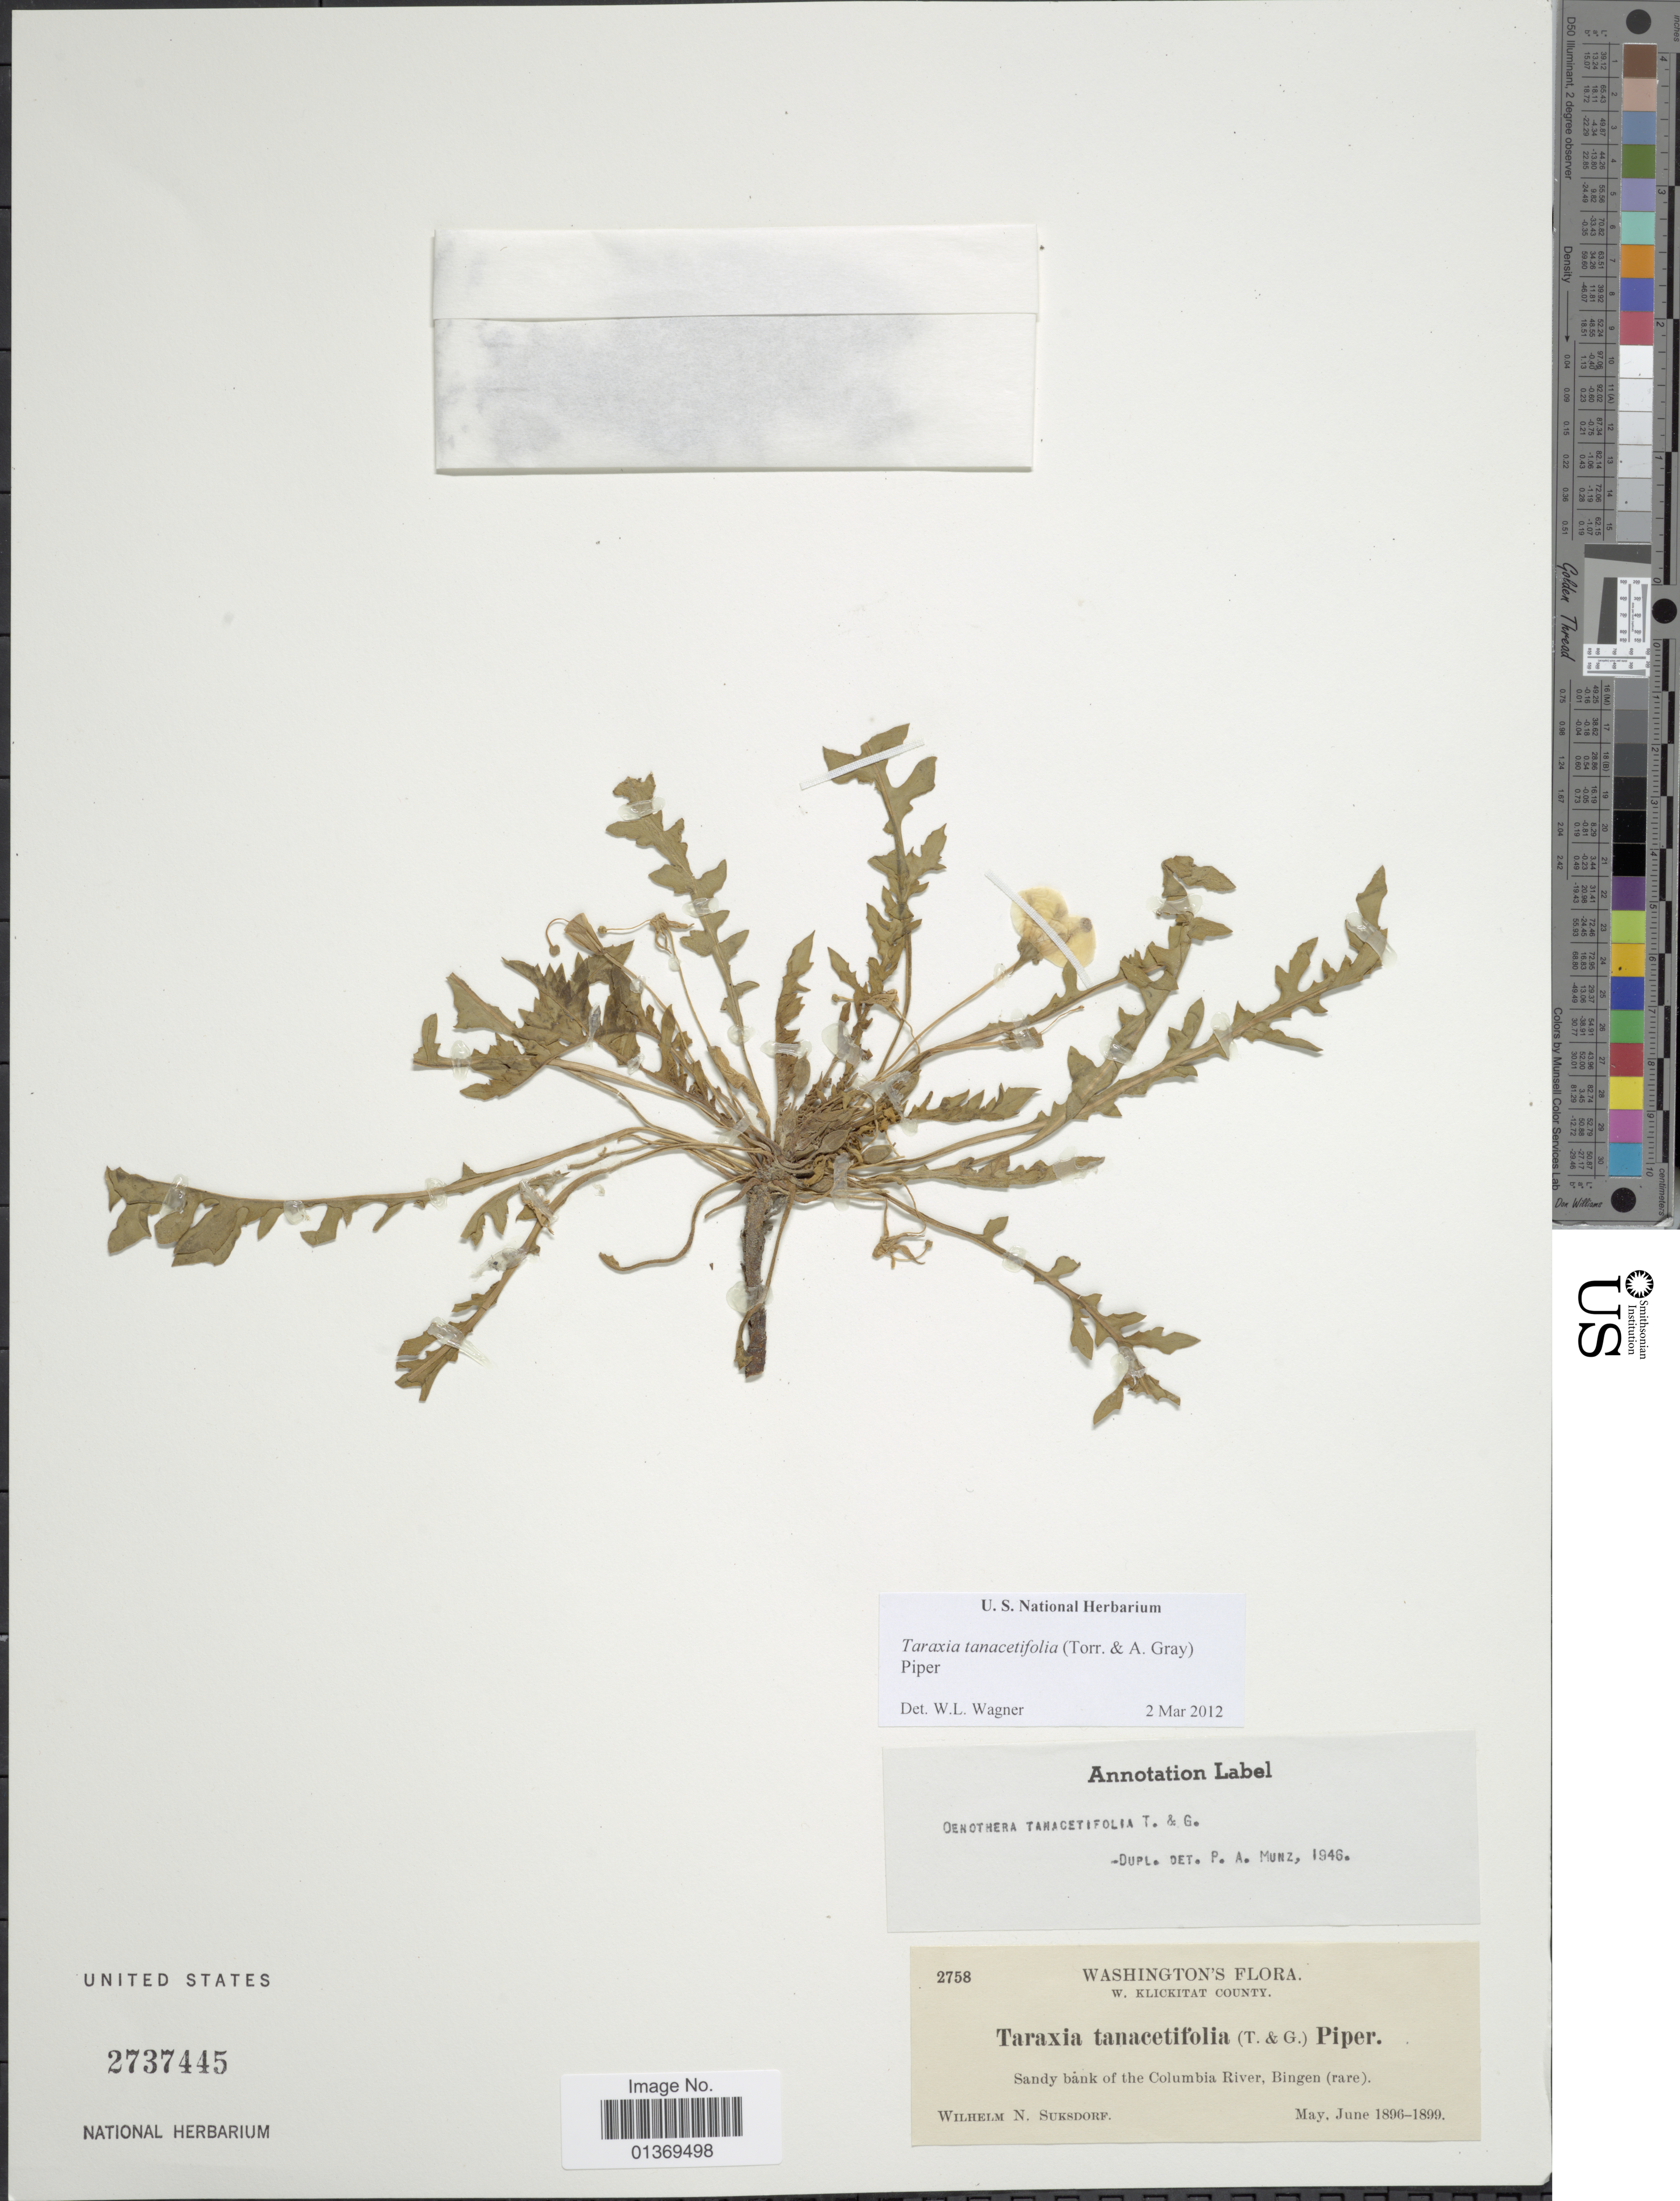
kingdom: Plantae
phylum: Tracheophyta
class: Magnoliopsida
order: Myrtales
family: Onagraceae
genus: Taraxia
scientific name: Taraxia tanacetifolia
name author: (Torr. & A. Gray) Piper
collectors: W. N. Suksdorf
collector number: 2758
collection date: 1896-05/1899-06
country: United States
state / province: Washington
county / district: Klickitat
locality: W. Klickitat County. Sandy bank of the Columbia River, Bingen (rare)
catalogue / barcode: US 2737445